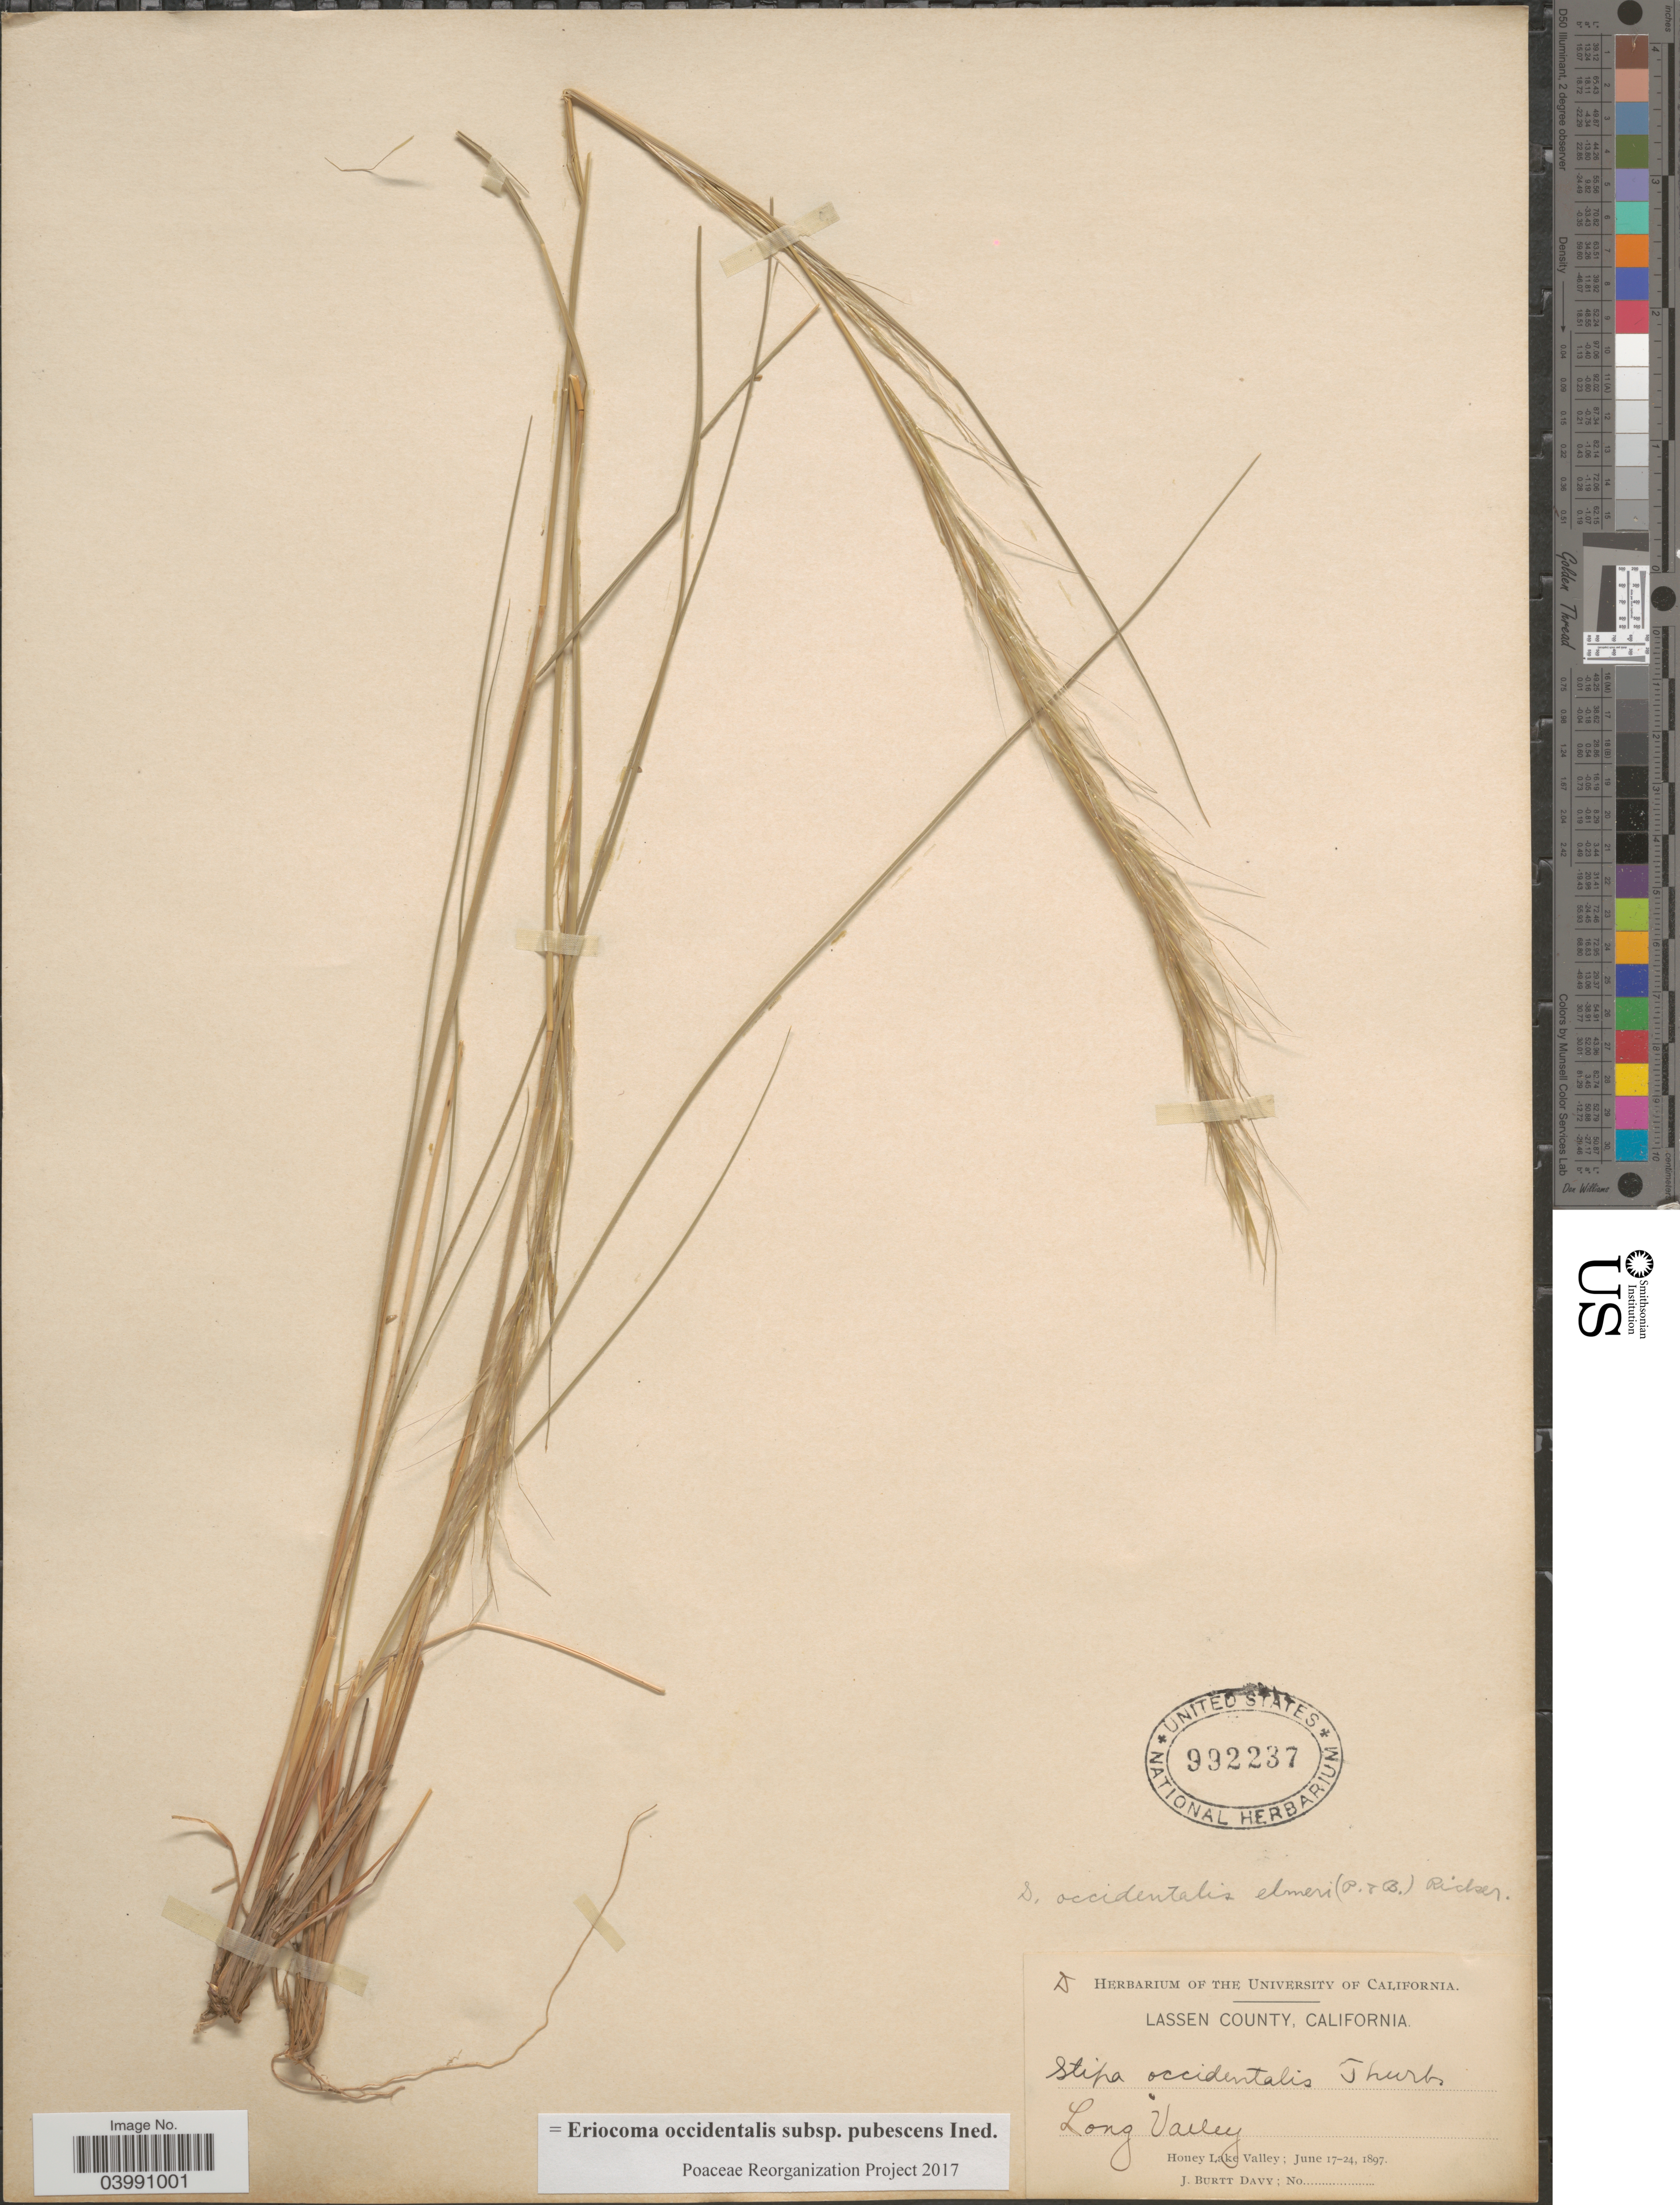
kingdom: Plantae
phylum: Tracheophyta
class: Liliopsida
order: Poales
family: Poaceae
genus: Eriocoma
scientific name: Eriocoma occidentalis subsp. pubescens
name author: (Vasey) Romasch.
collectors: J. Burtt Davy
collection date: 1897-06-17/1897-06-24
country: United States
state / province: California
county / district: Lassen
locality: Lassen County. Long Valley. Honey Lake Valley.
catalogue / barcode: US 992237